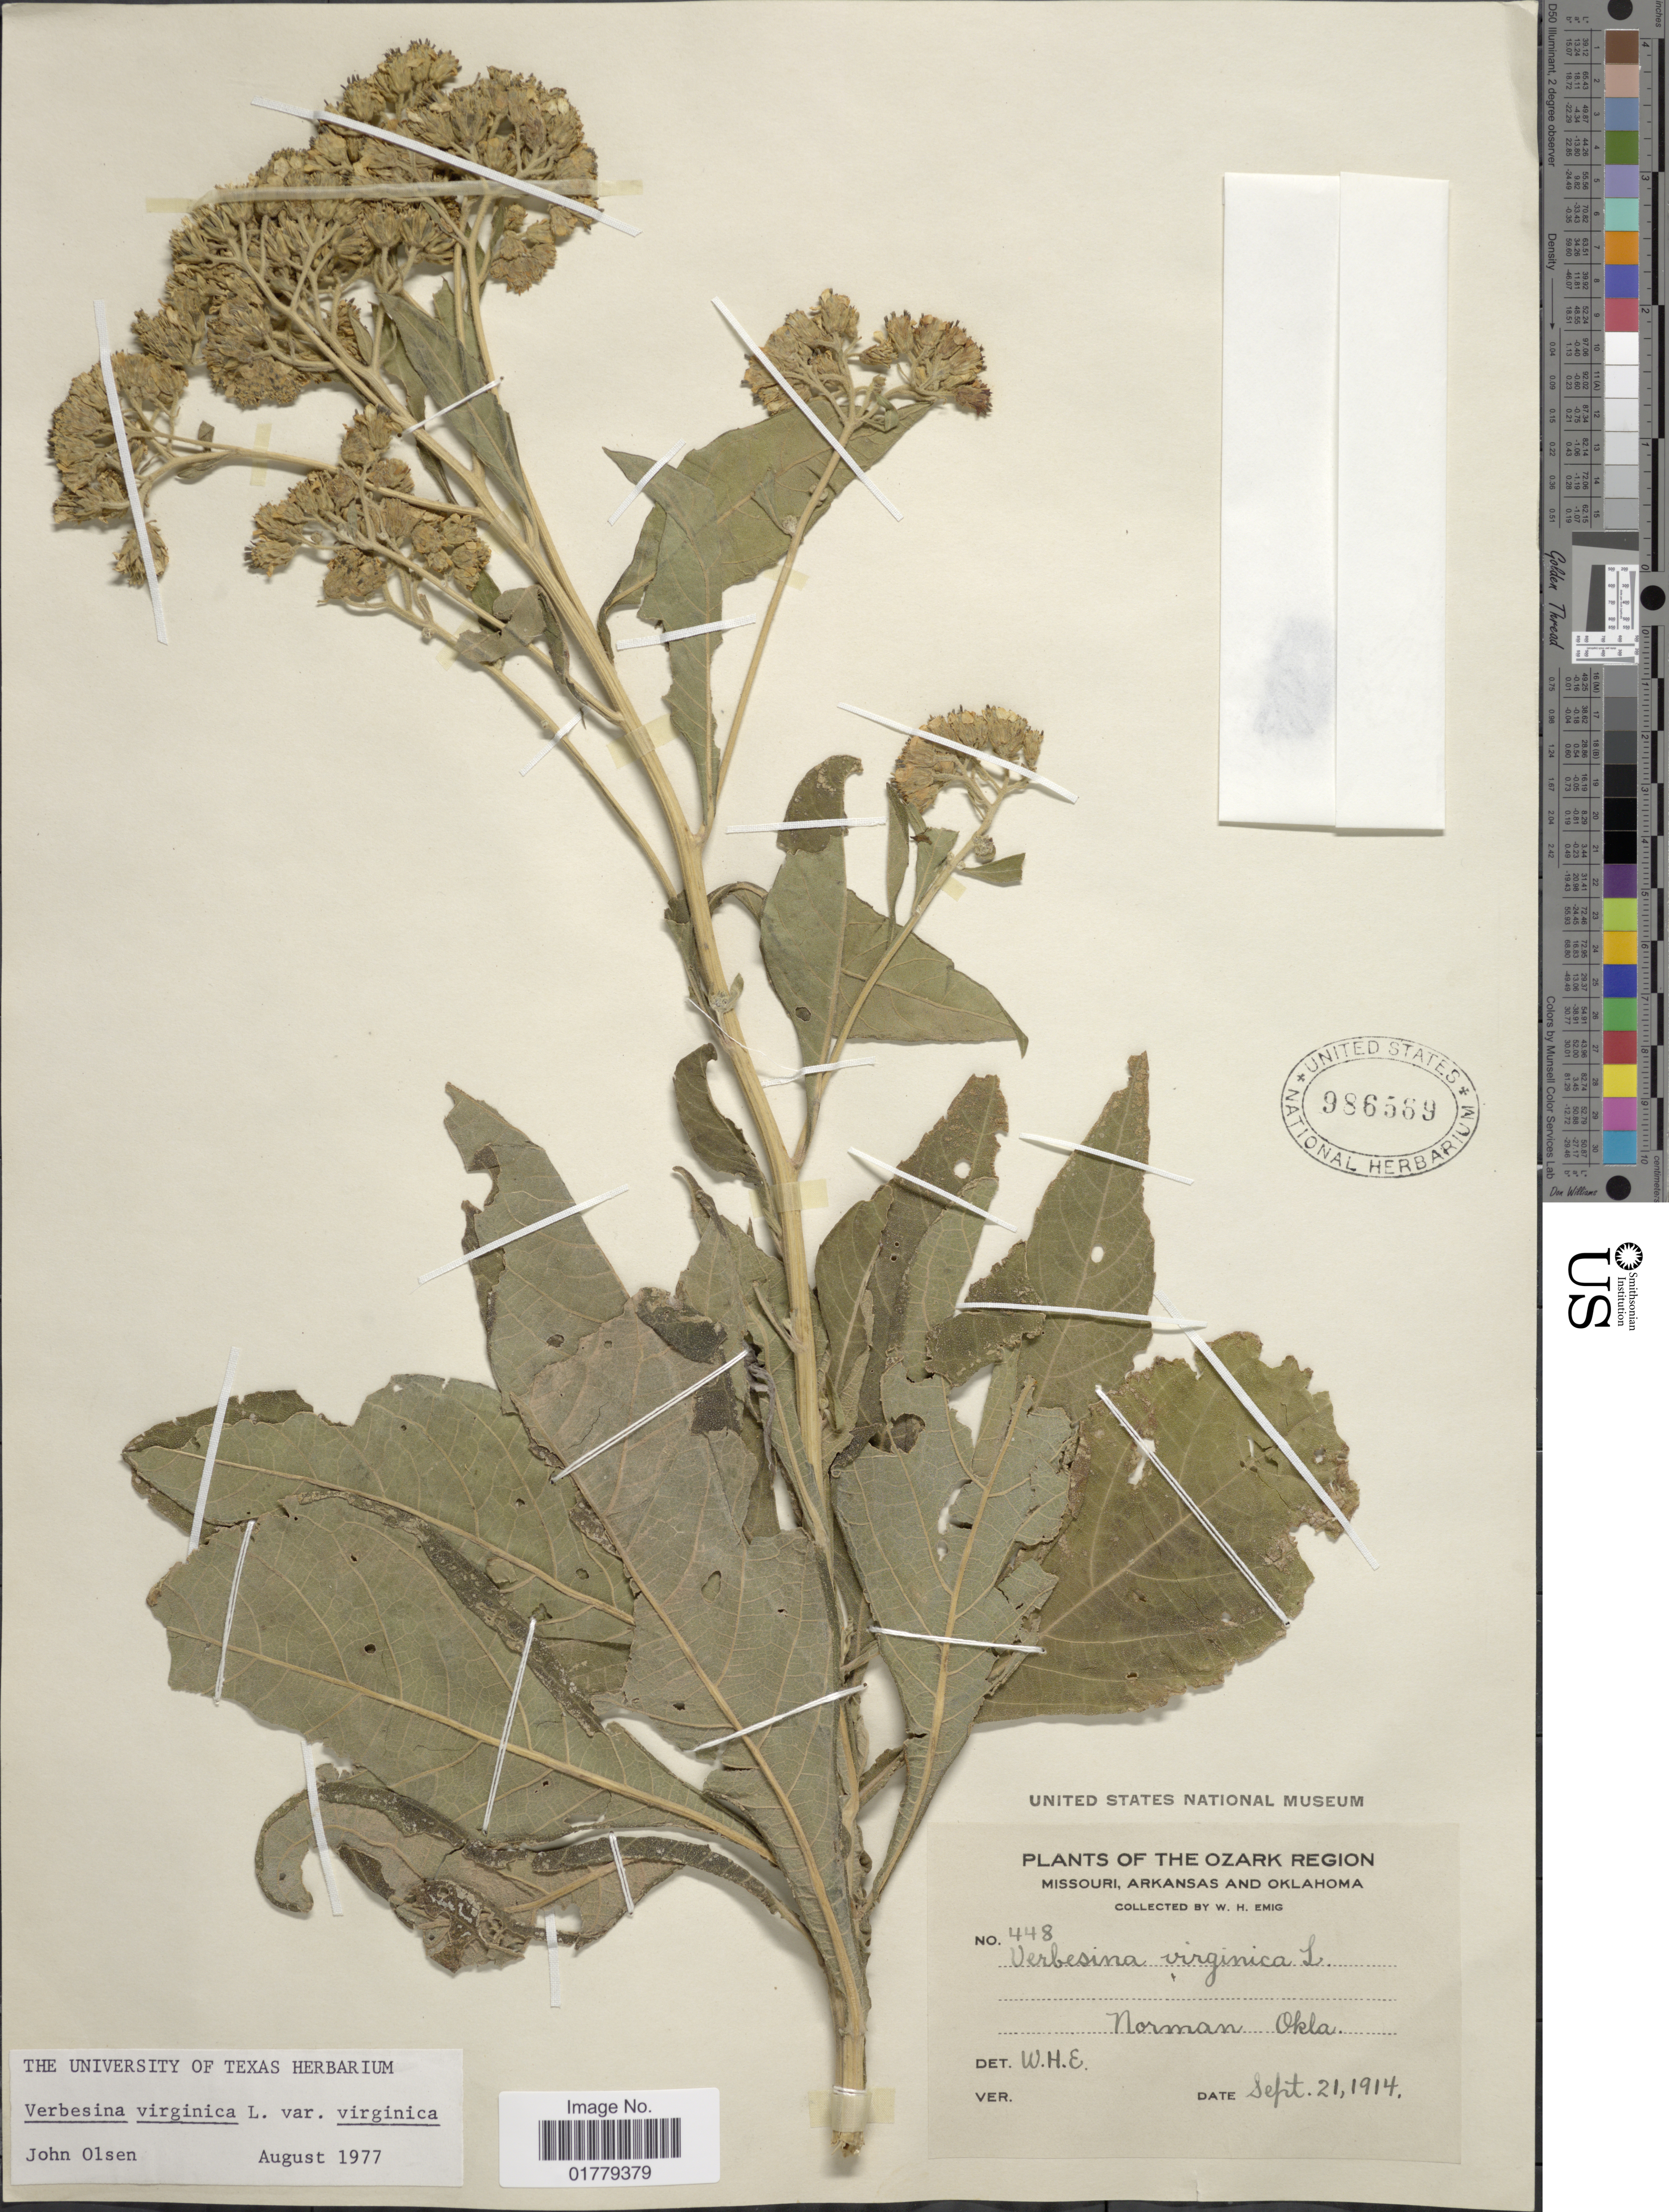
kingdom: Plantae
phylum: Tracheophyta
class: Magnoliopsida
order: Asterales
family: Asteraceae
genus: Verbesina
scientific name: Verbesina virginica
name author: L.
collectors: W. H. Emig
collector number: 448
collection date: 1914-09-21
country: United States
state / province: Oklahoma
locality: Ozark Region. Missouri, Arkansas and Oklahoma. Norman, Okla.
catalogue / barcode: US 986569